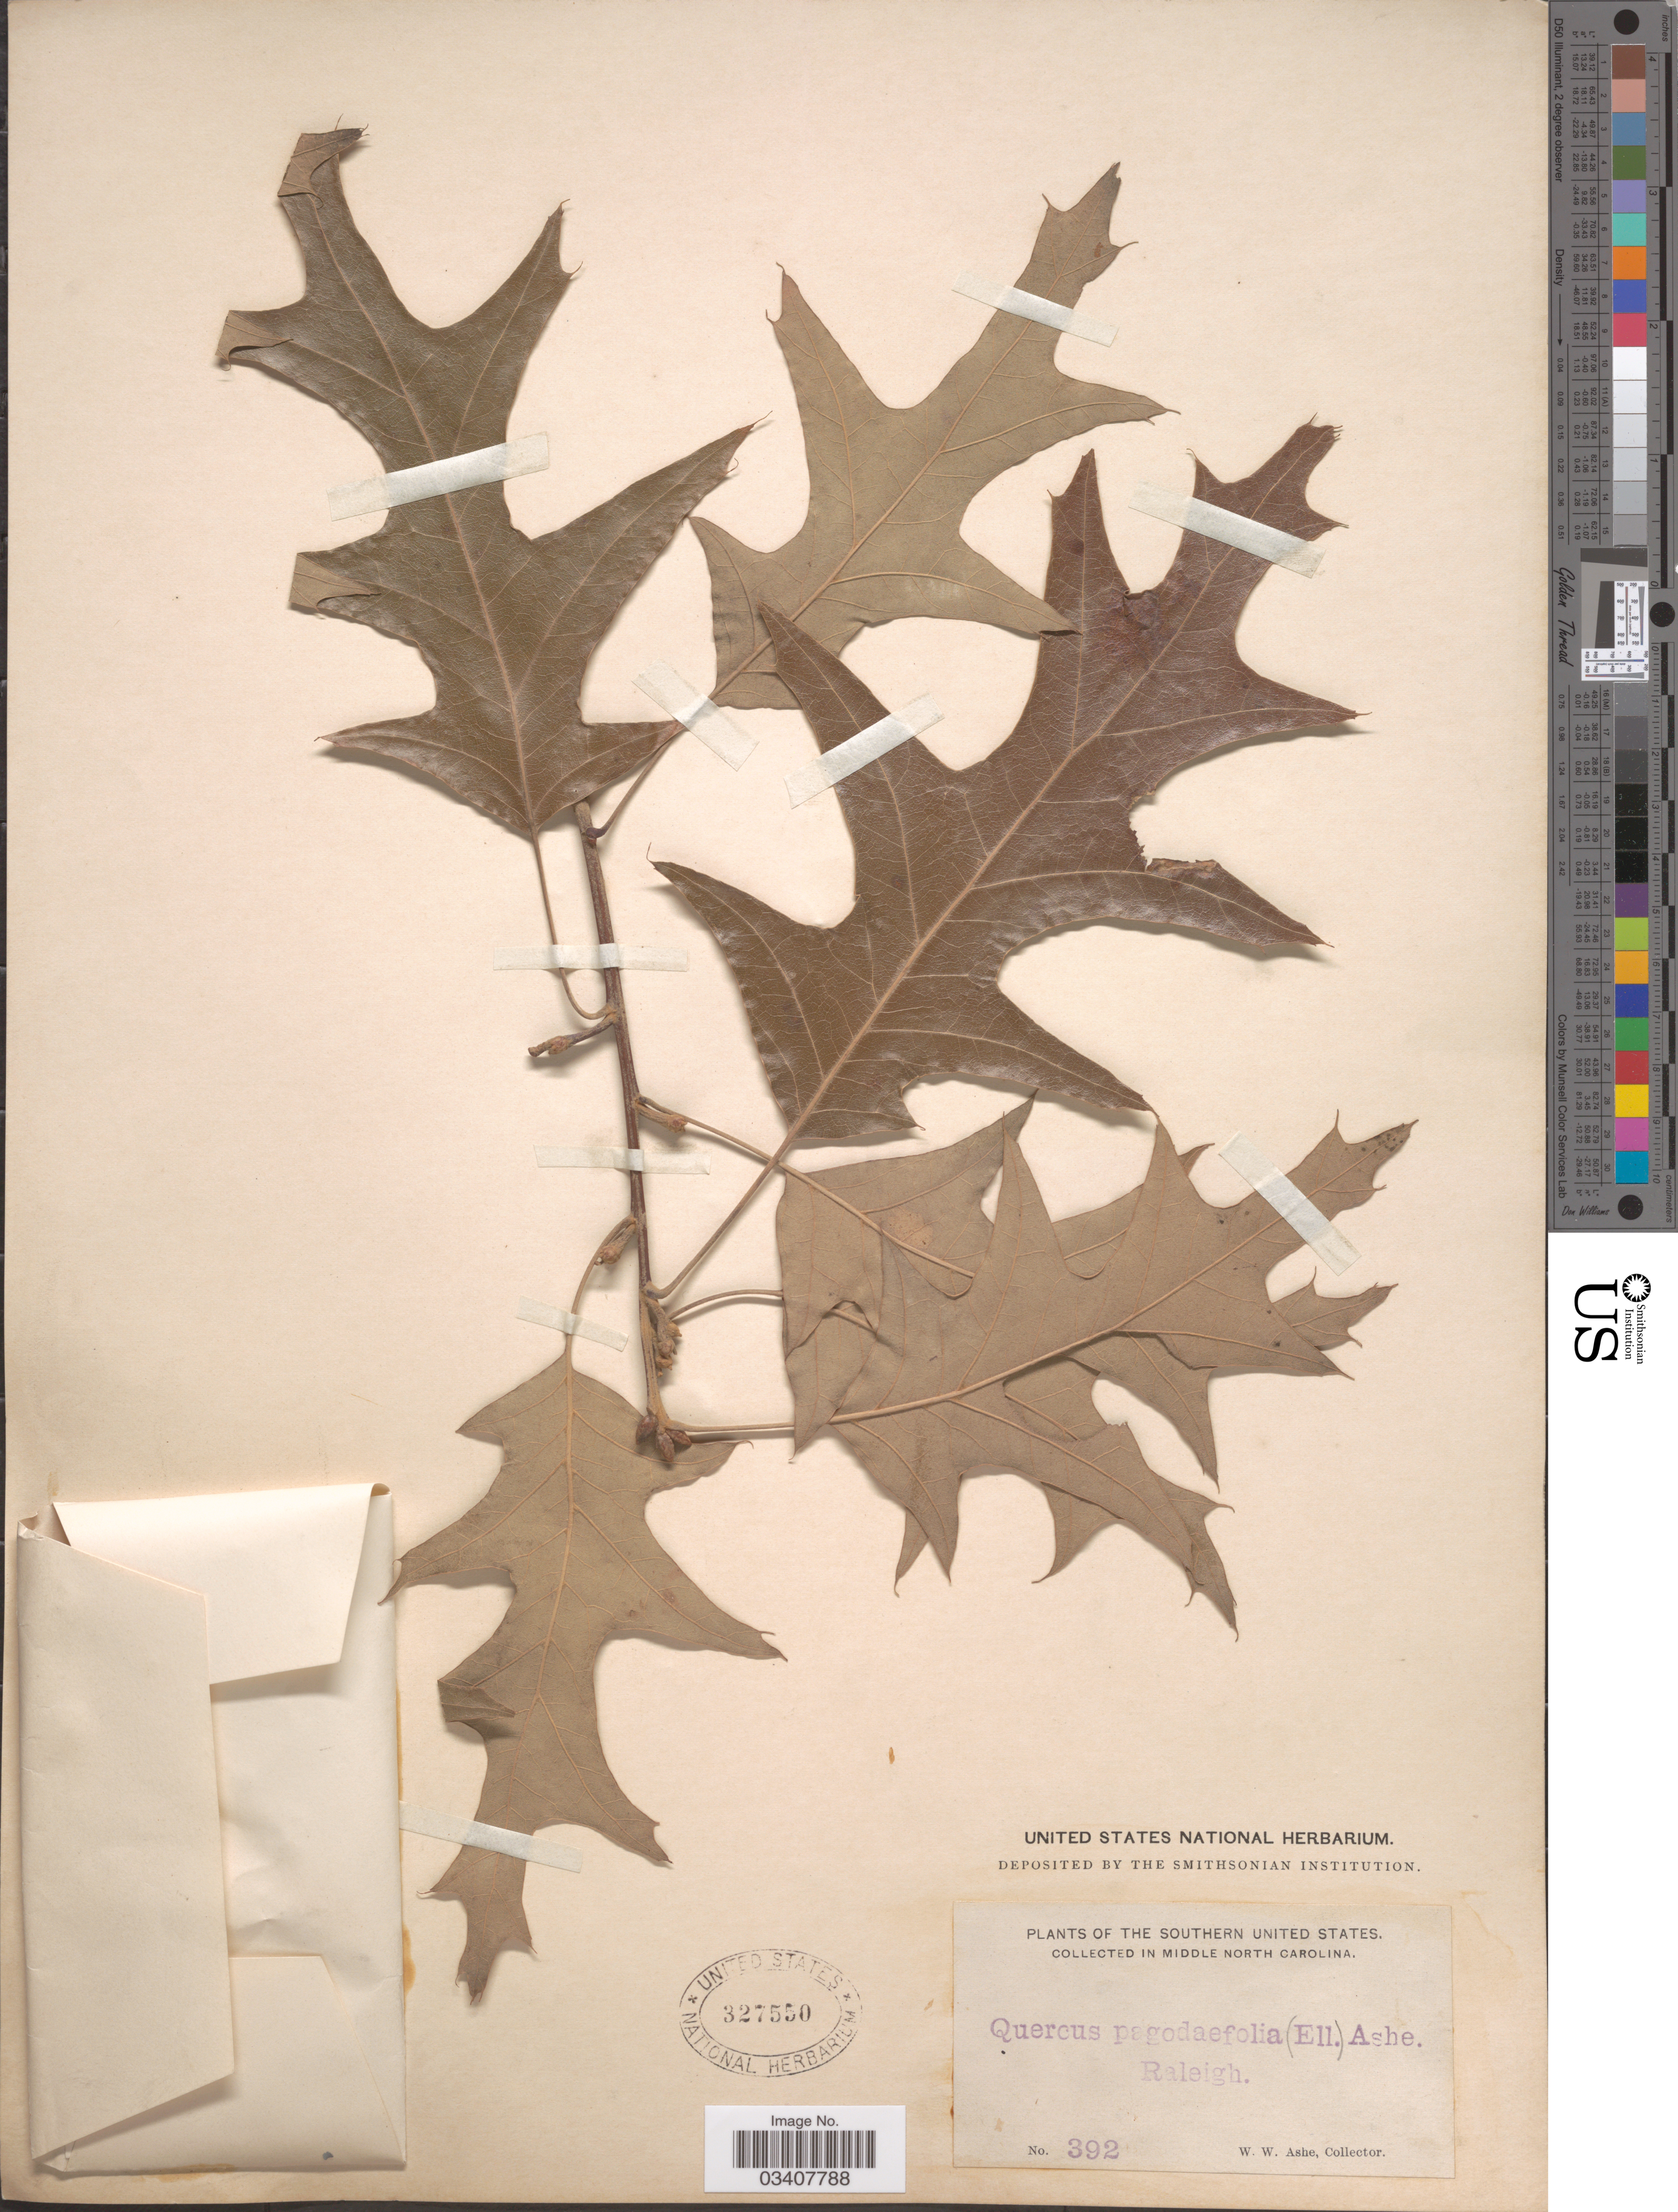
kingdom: Plantae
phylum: Tracheophyta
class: Magnoliopsida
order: Fagales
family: Fagaceae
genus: Quercus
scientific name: Quercus pagodifolia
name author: (Elliott) Ashe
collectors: W. W. Ashe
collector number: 392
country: United States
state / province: North Carolina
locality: The Southern United States. In middle North Carolina. Raleigh.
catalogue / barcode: US 327550